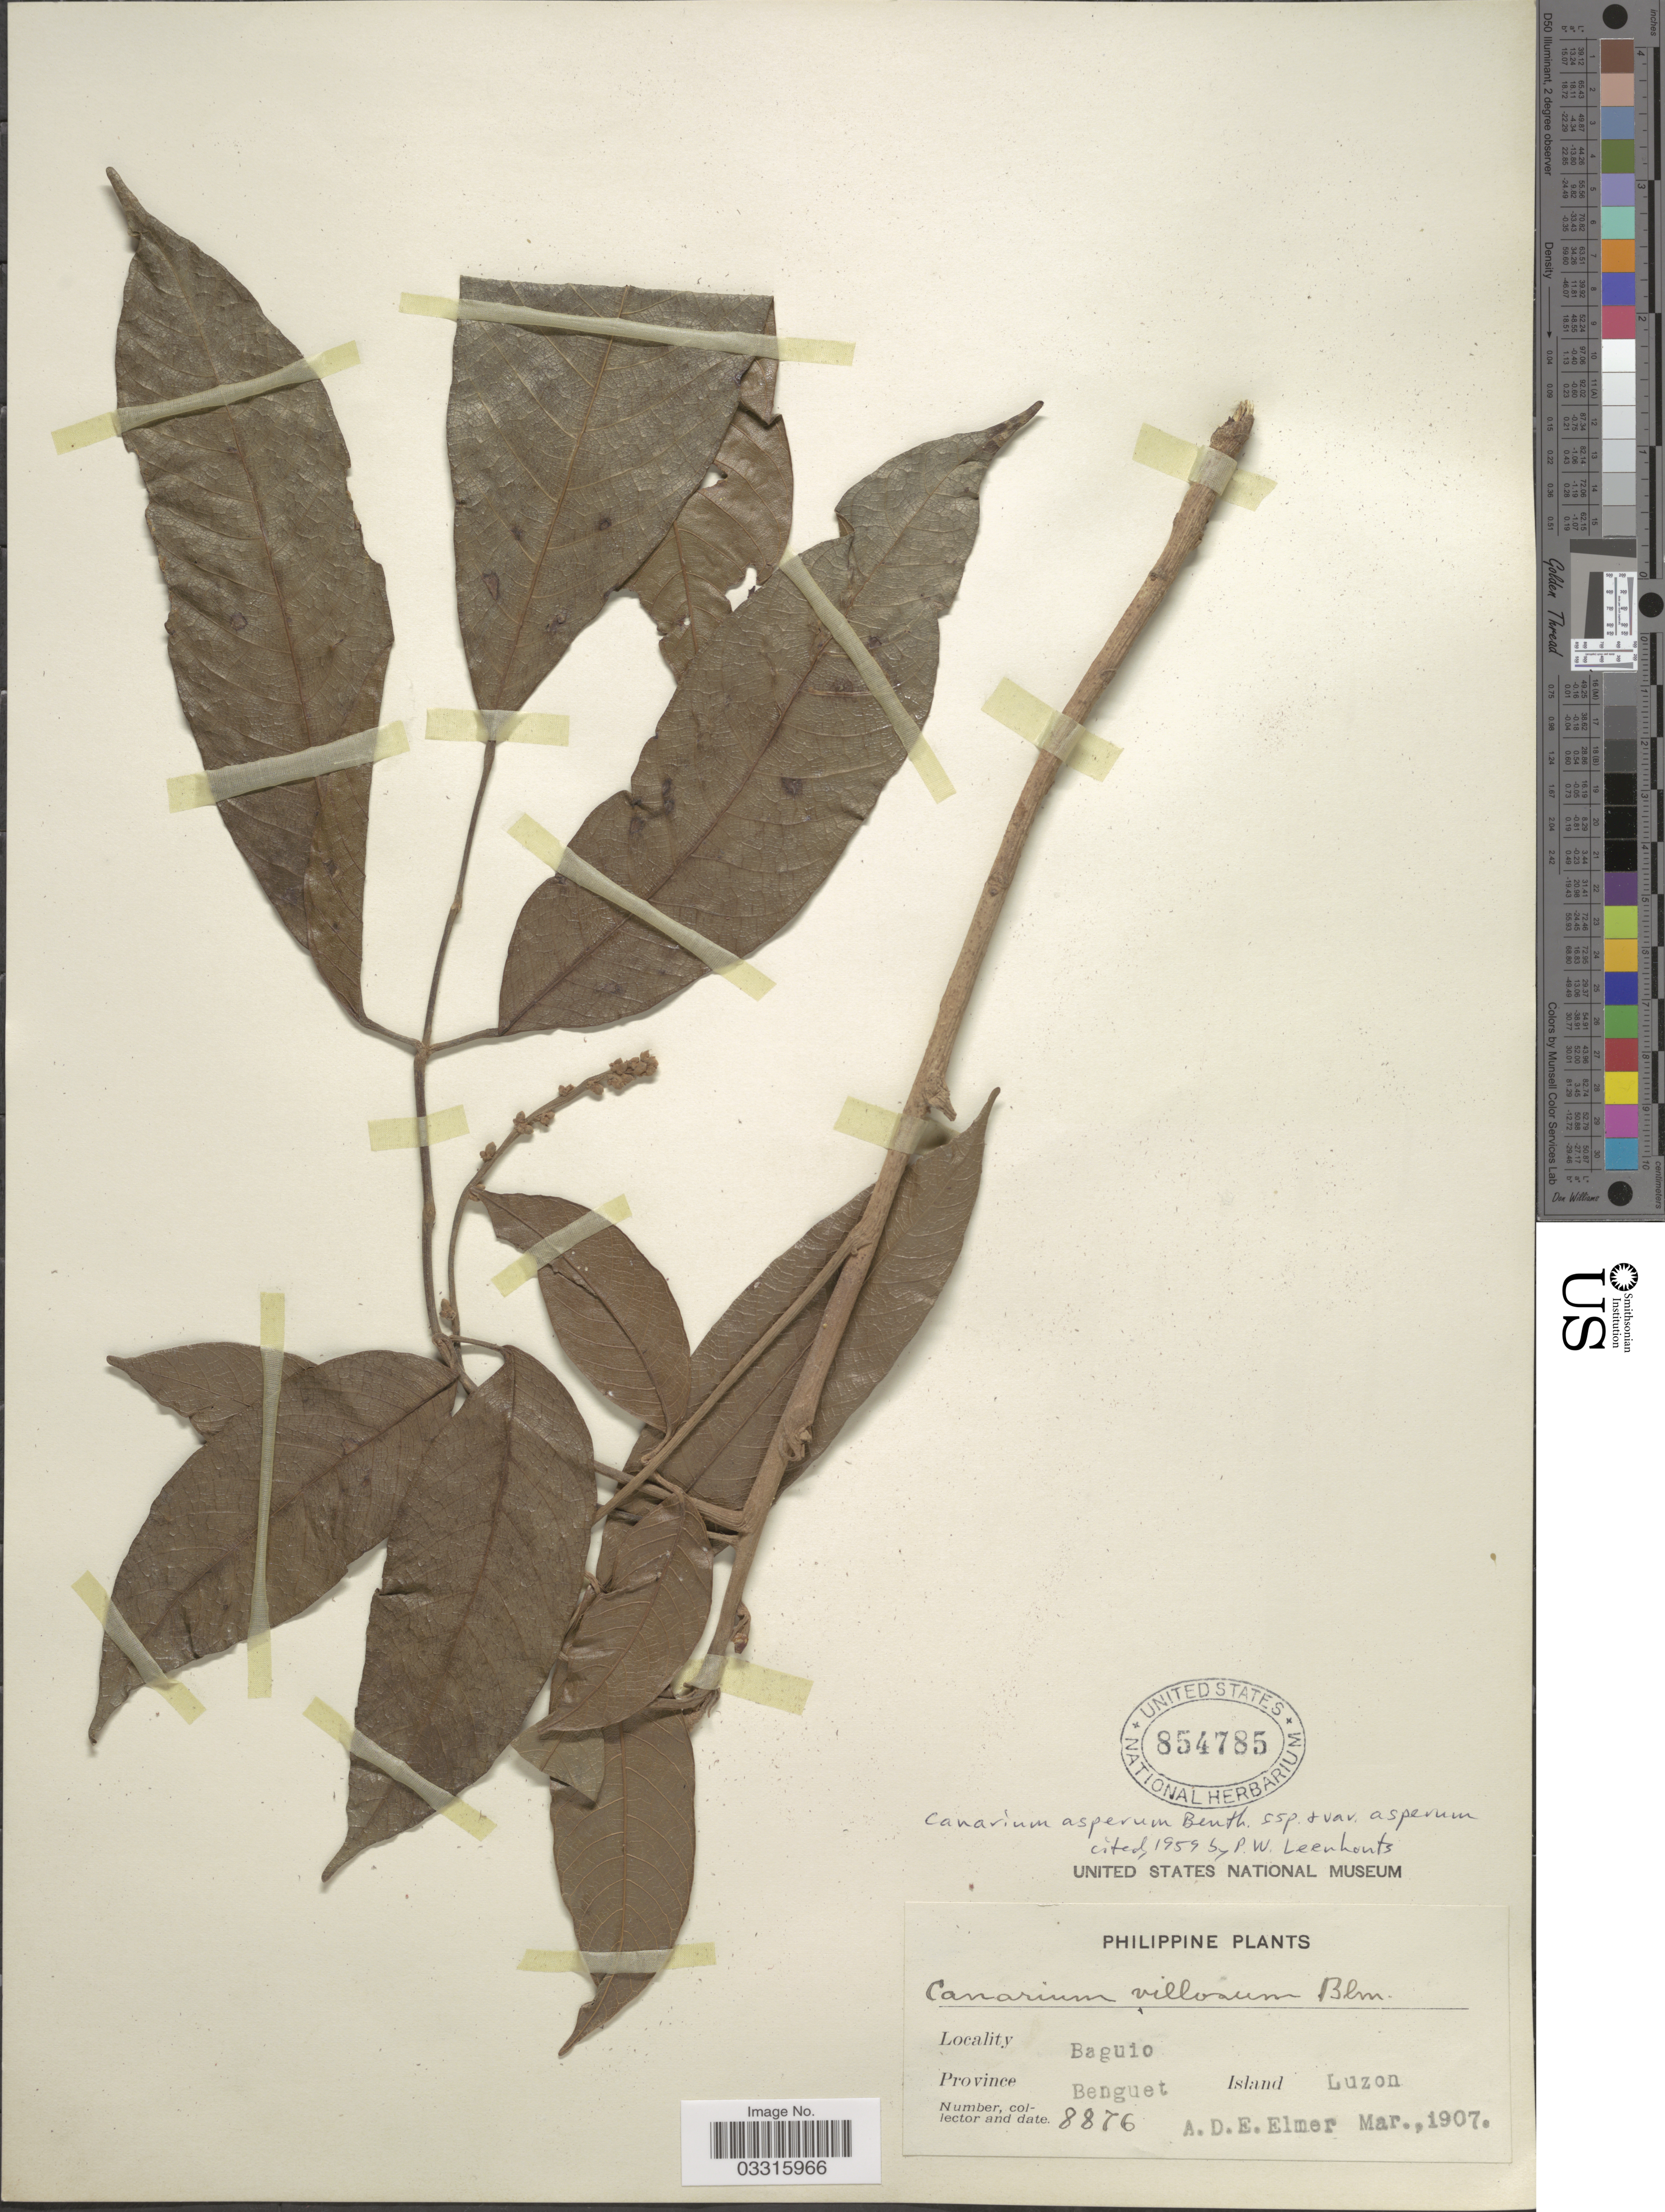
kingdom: Plantae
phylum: Tracheophyta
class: Magnoliopsida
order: Sapindales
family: Burseraceae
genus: Canarium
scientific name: Canarium asperum subsp. asperum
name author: Benth.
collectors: A. D. E. Elmer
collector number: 8876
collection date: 1907-03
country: Philippines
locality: Baguio, Province Benguet. Island Luzon.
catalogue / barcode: US 845785